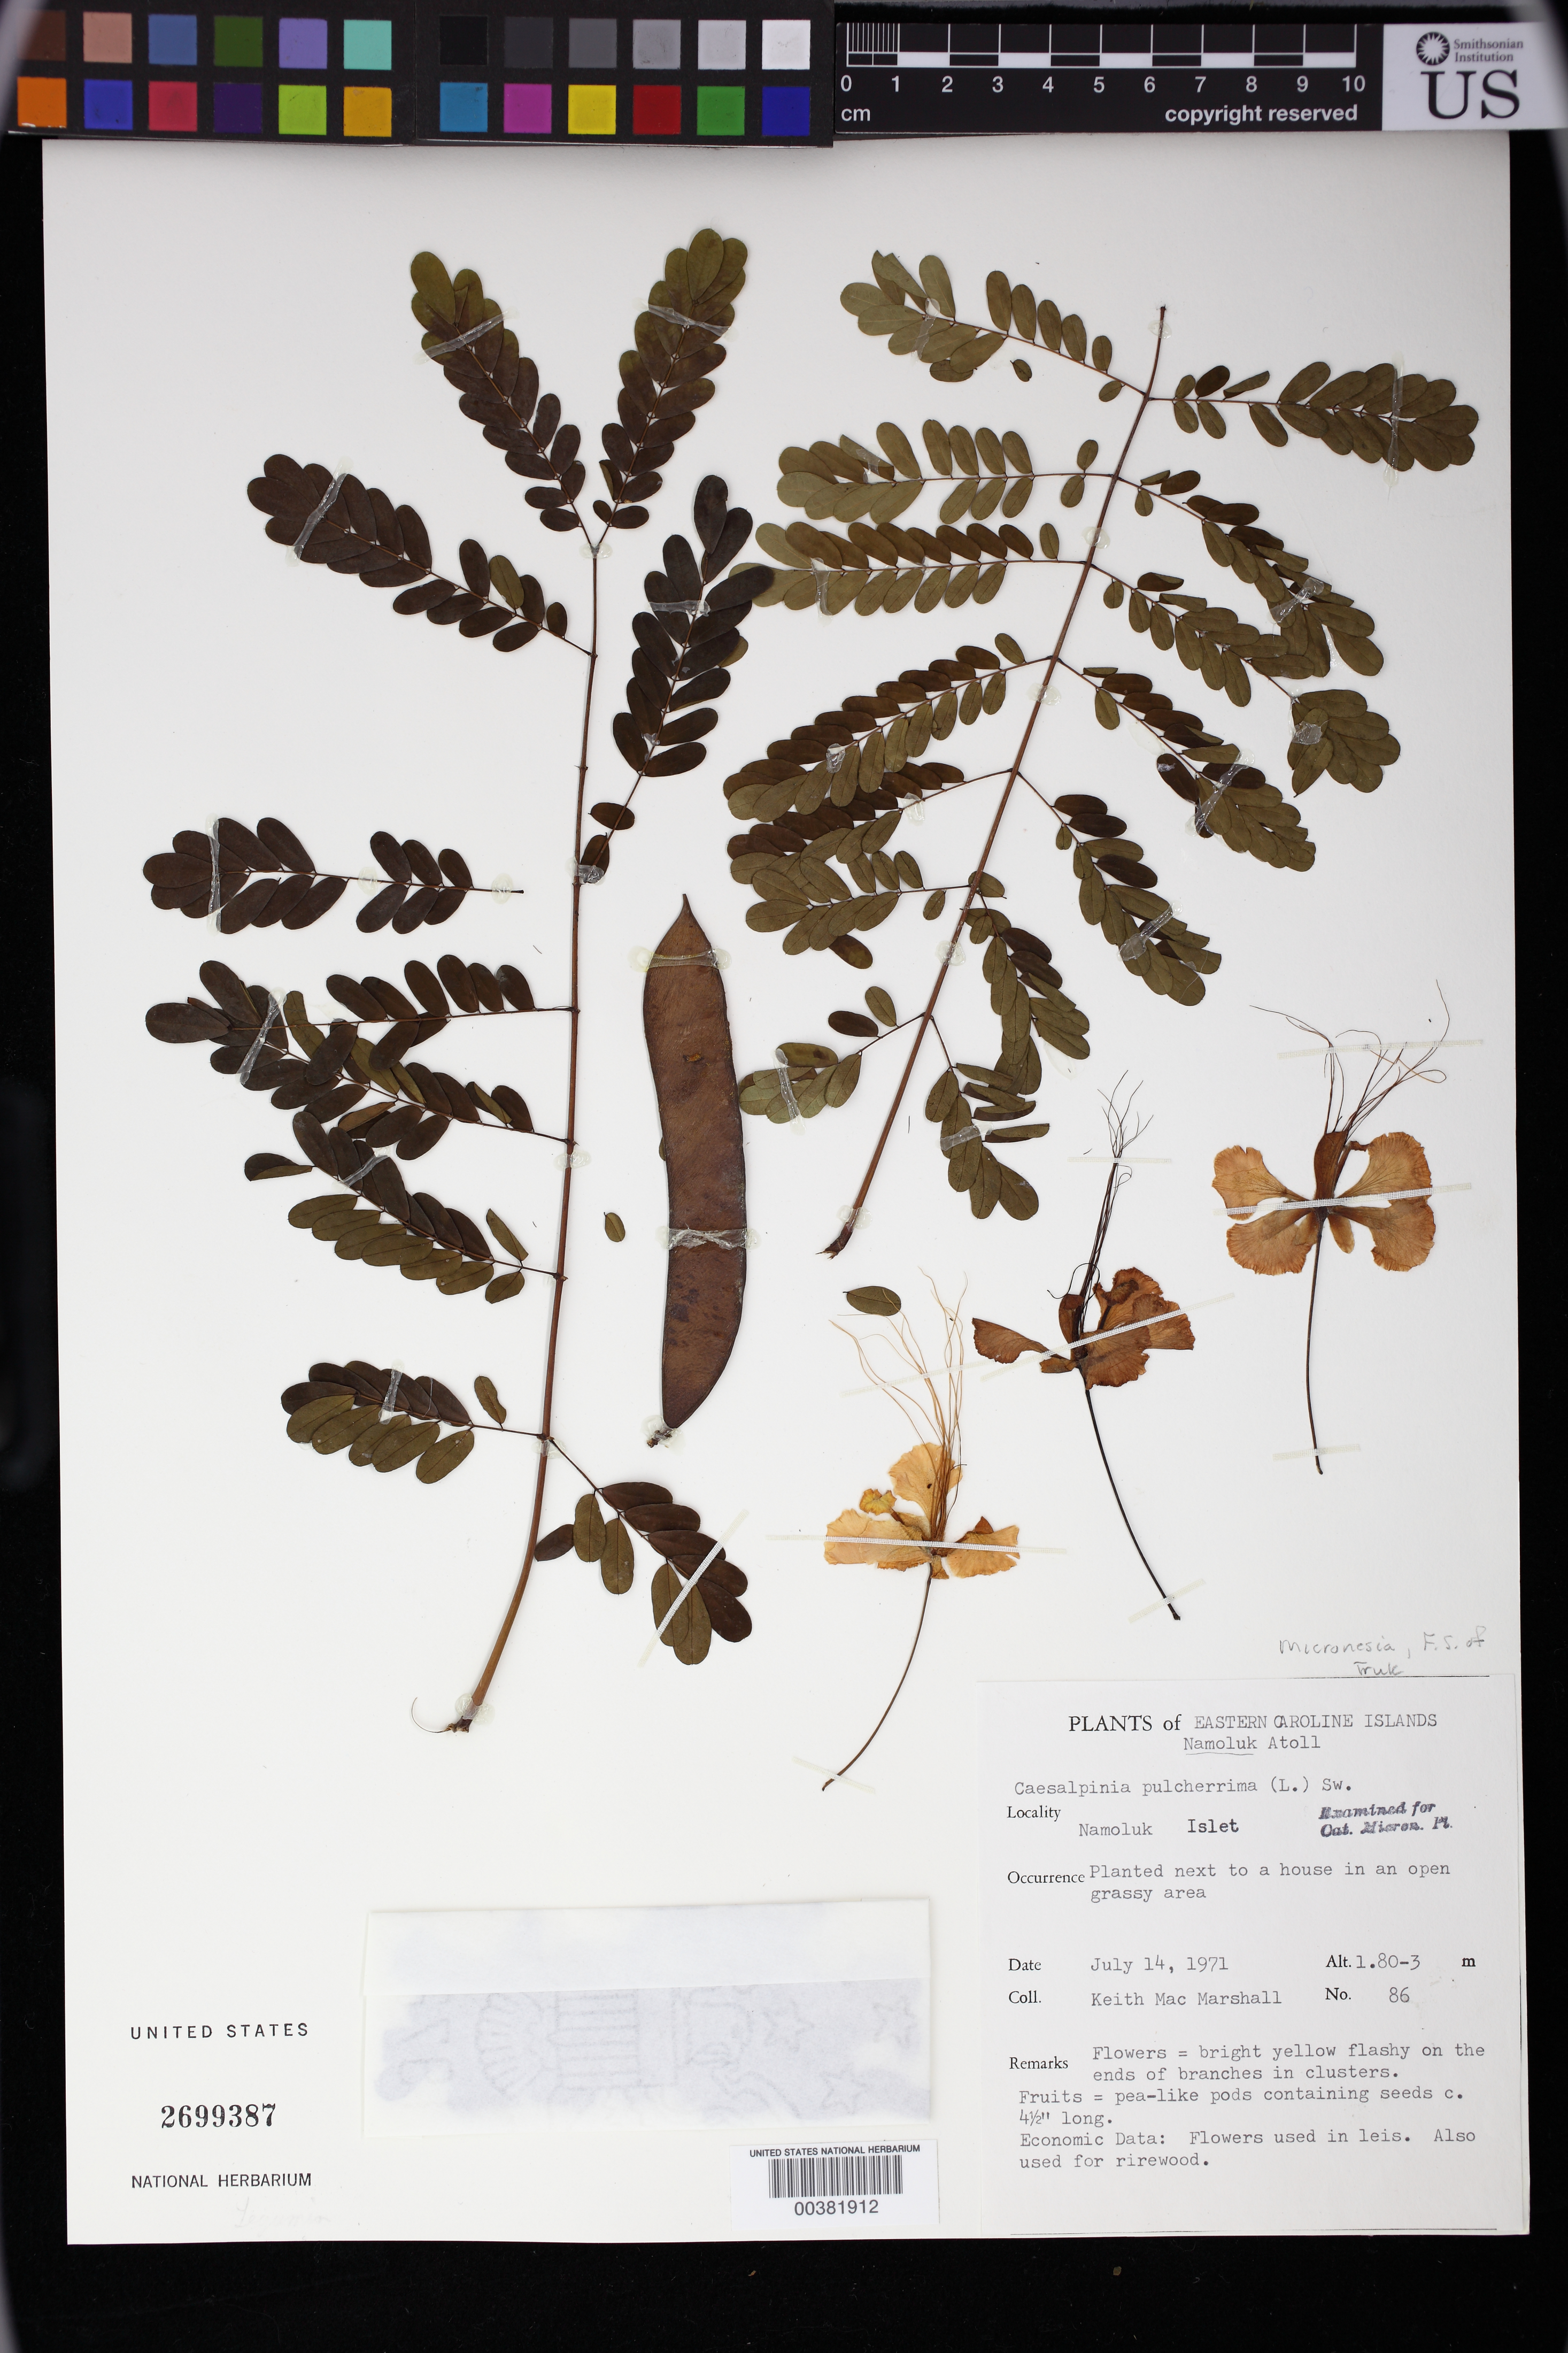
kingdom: Plantae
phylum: Tracheophyta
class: Magnoliopsida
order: Fabales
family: Fabaceae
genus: Caesalpinia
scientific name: Caesalpinia pulcherrima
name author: (L.) Sw.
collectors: F. R. Fosberg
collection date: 1946-08-19/1946-08-21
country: Micronesia, Federated States of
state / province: Kosrae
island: Lelu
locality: Lela (Lele) Harbor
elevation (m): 1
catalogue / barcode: US 2699387